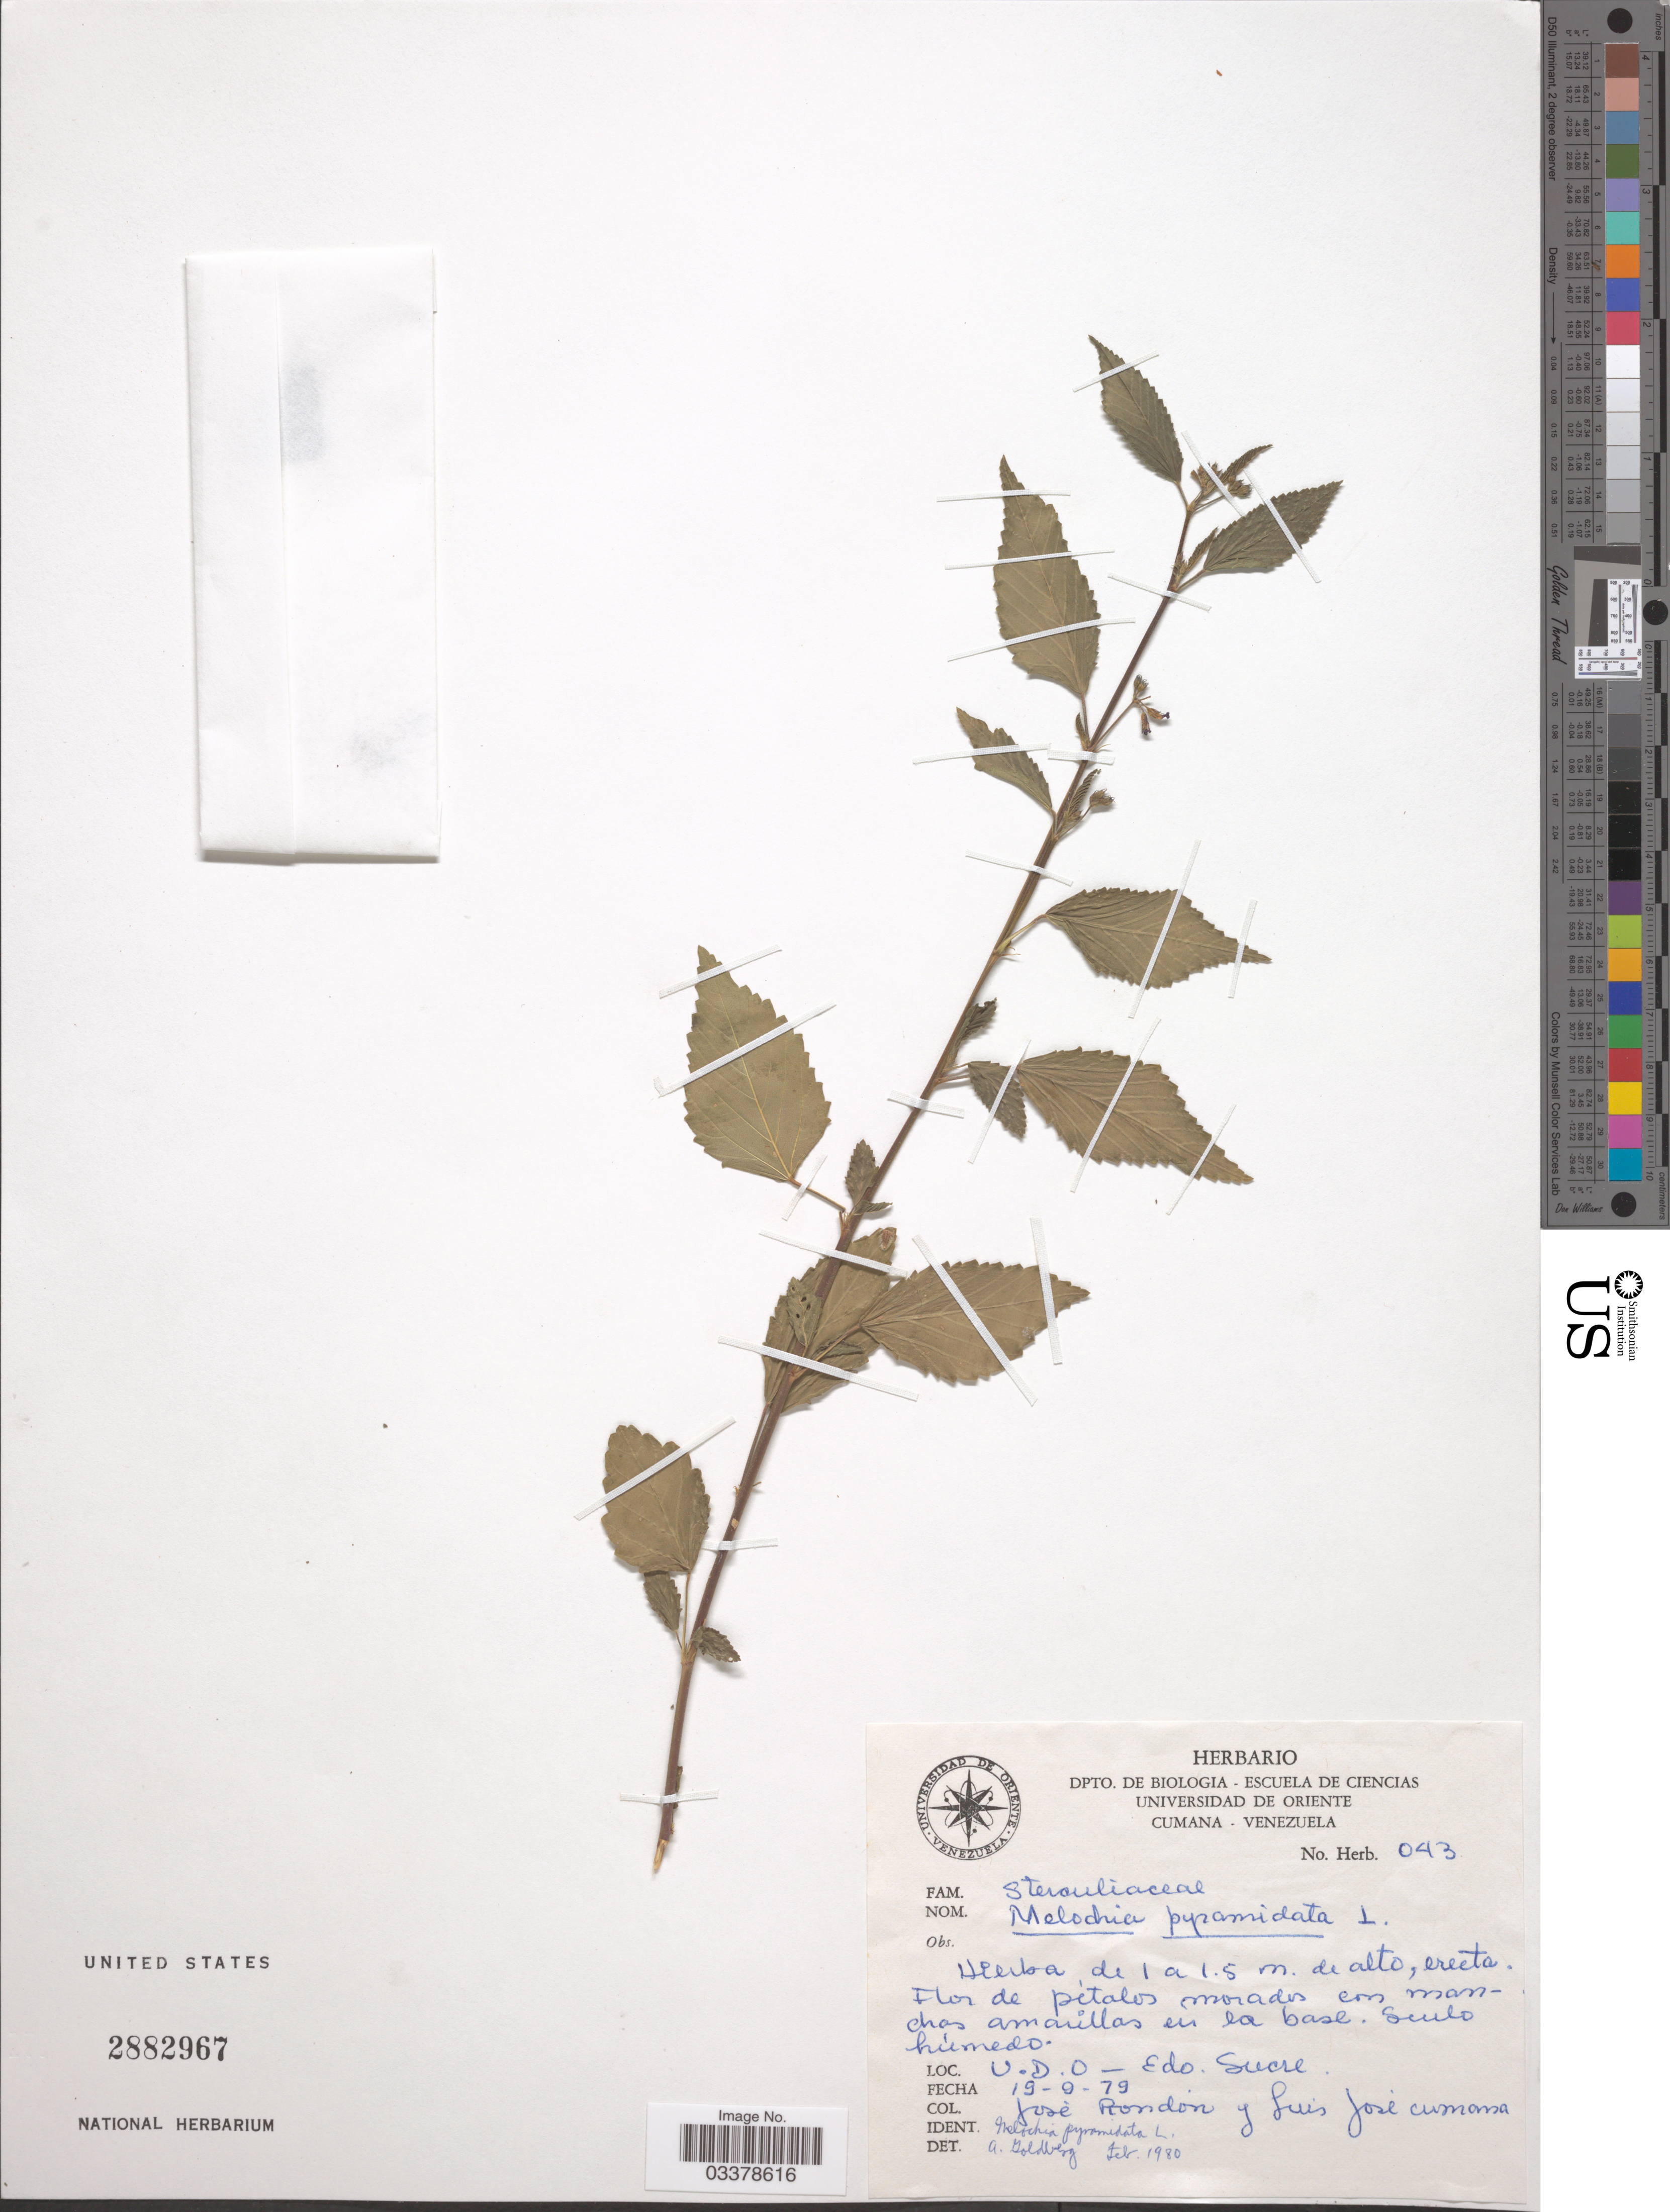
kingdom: Plantae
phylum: Tracheophyta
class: Magnoliopsida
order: Malvales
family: Malvaceae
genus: Melochia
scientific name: Melochia pyramidata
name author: L.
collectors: J. Rondón & L. Cumana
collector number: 043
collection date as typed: Transcribed d/m/y: 19/9/79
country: Venezuela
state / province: Sucre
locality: V.D.O.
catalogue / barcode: US 2882967